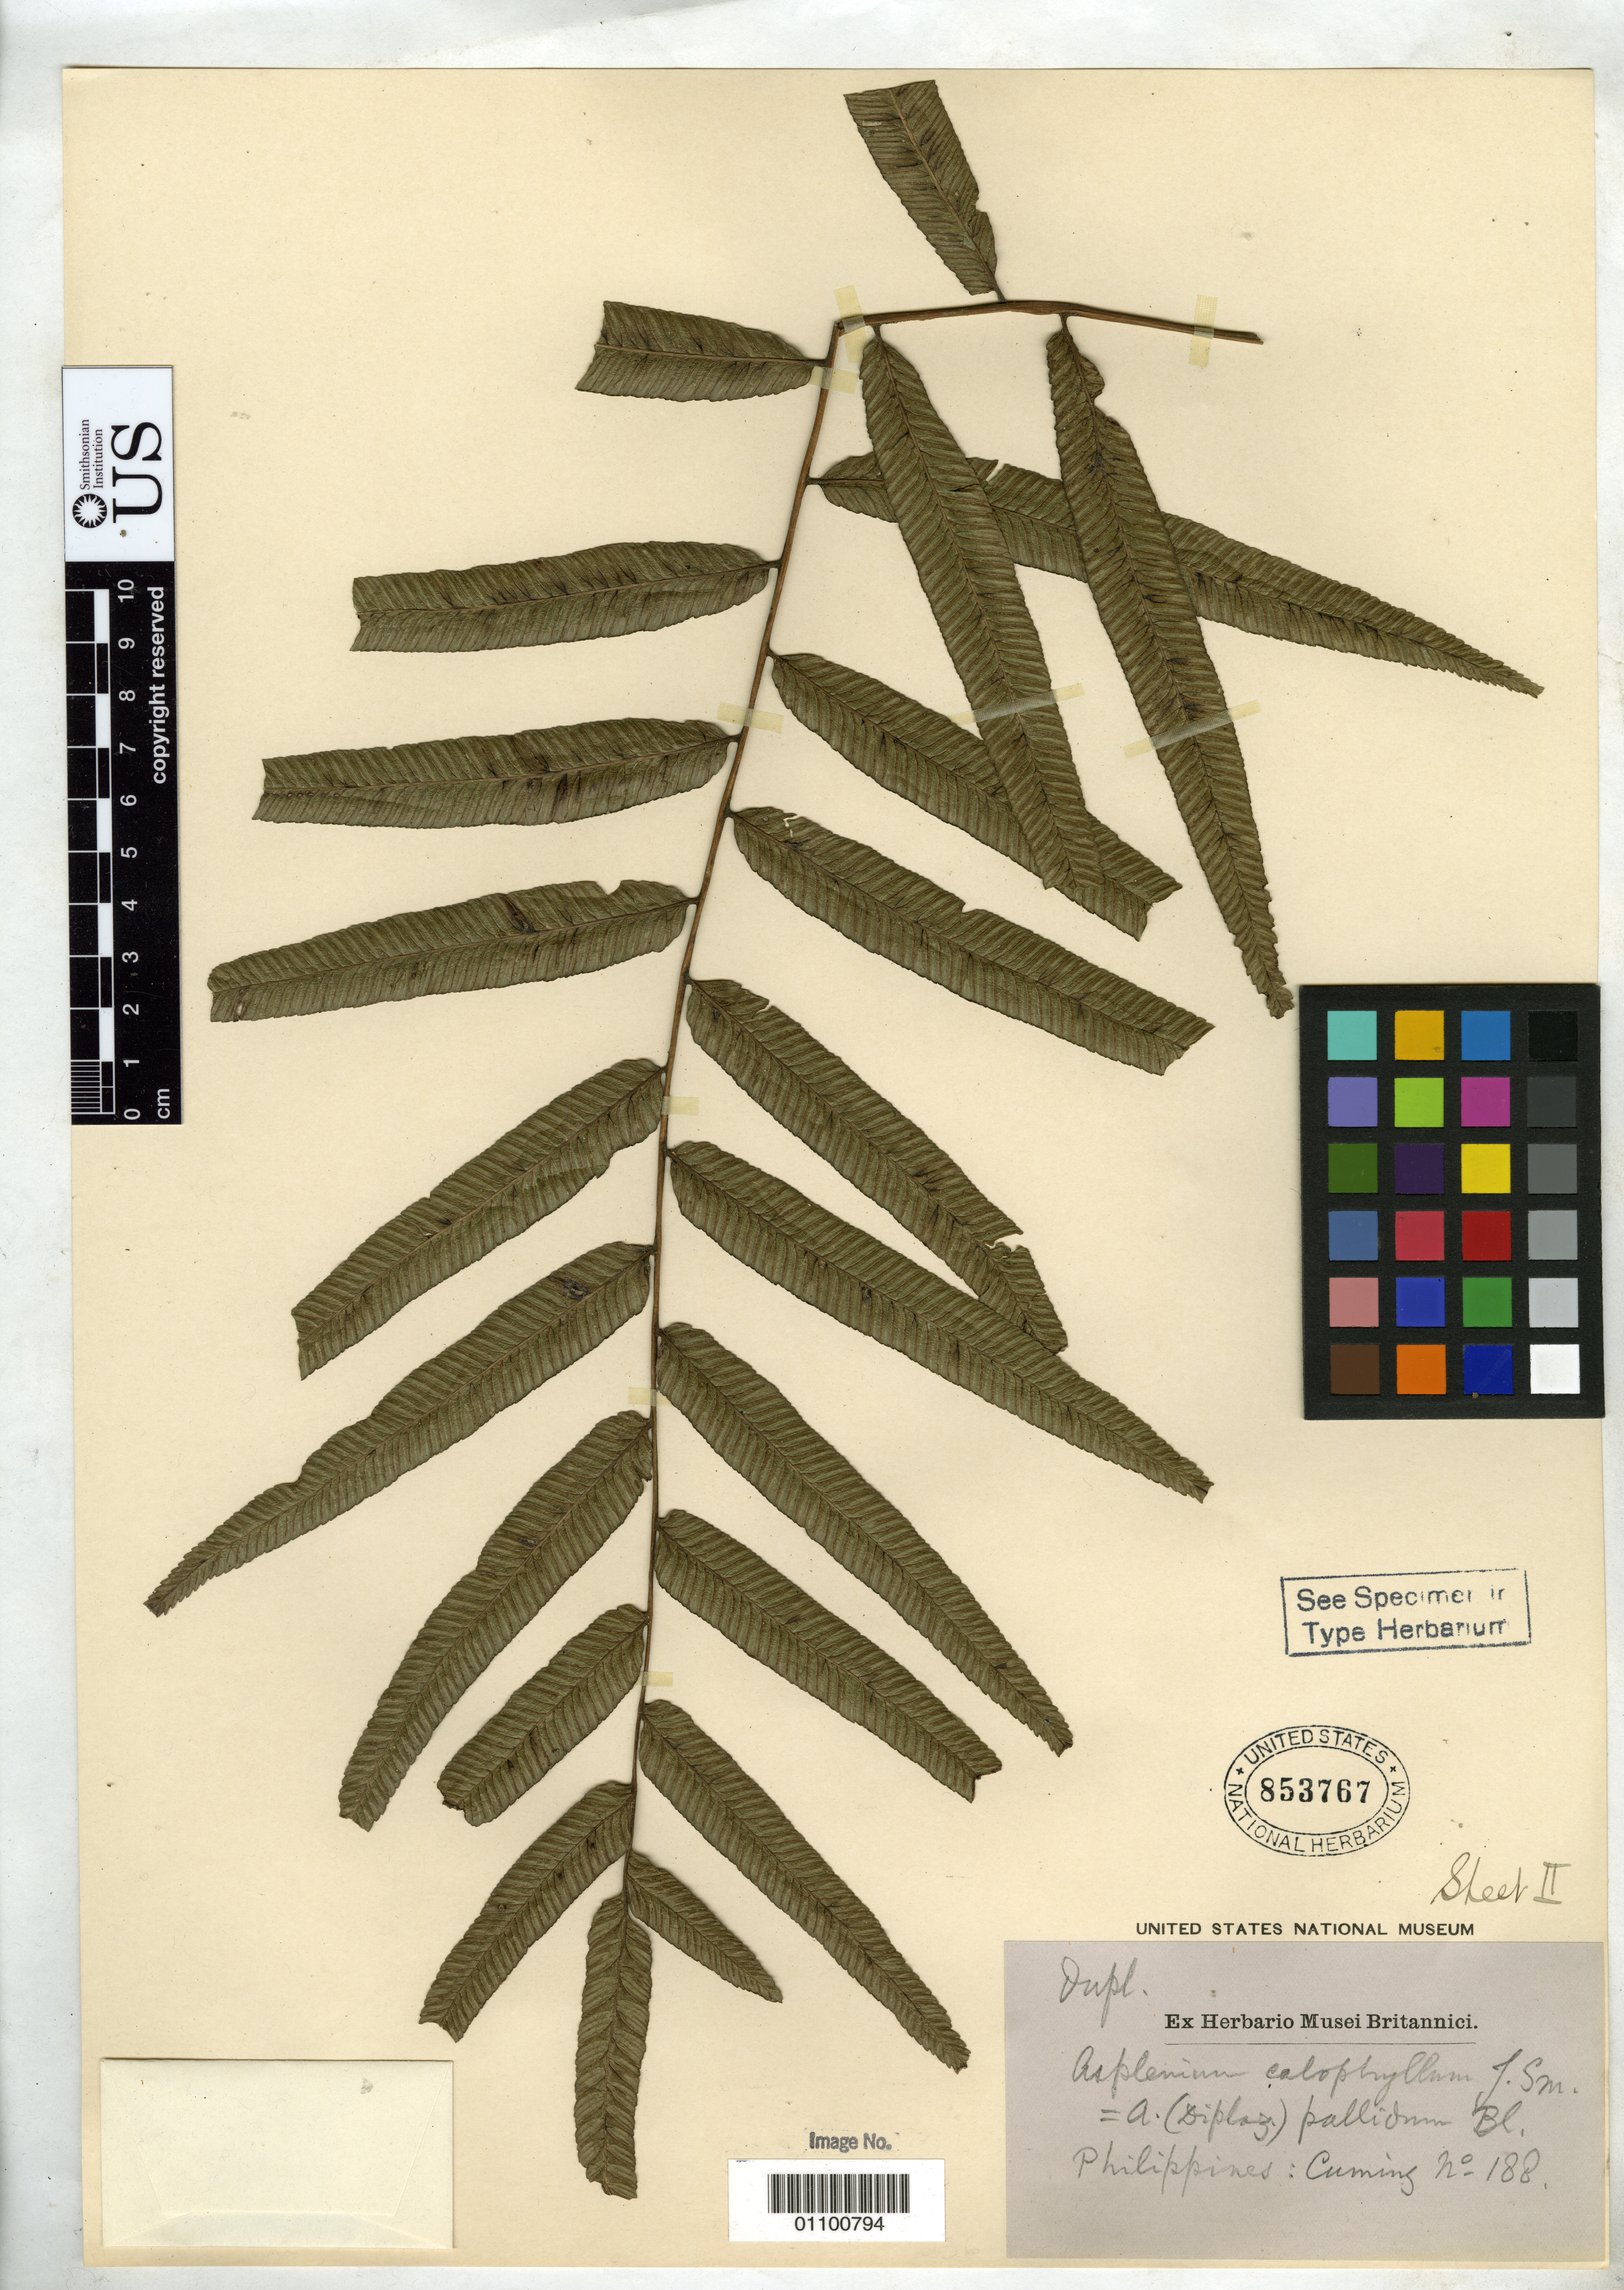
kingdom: Plantae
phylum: Tracheophyta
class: Polypodiopsida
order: Polypodiales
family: Aspleniaceae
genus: Asplenium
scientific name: Asplenium calophyllum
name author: J. Sm.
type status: Type Collection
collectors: H. Cuming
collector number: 188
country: Philippines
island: Luzon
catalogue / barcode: US 853767